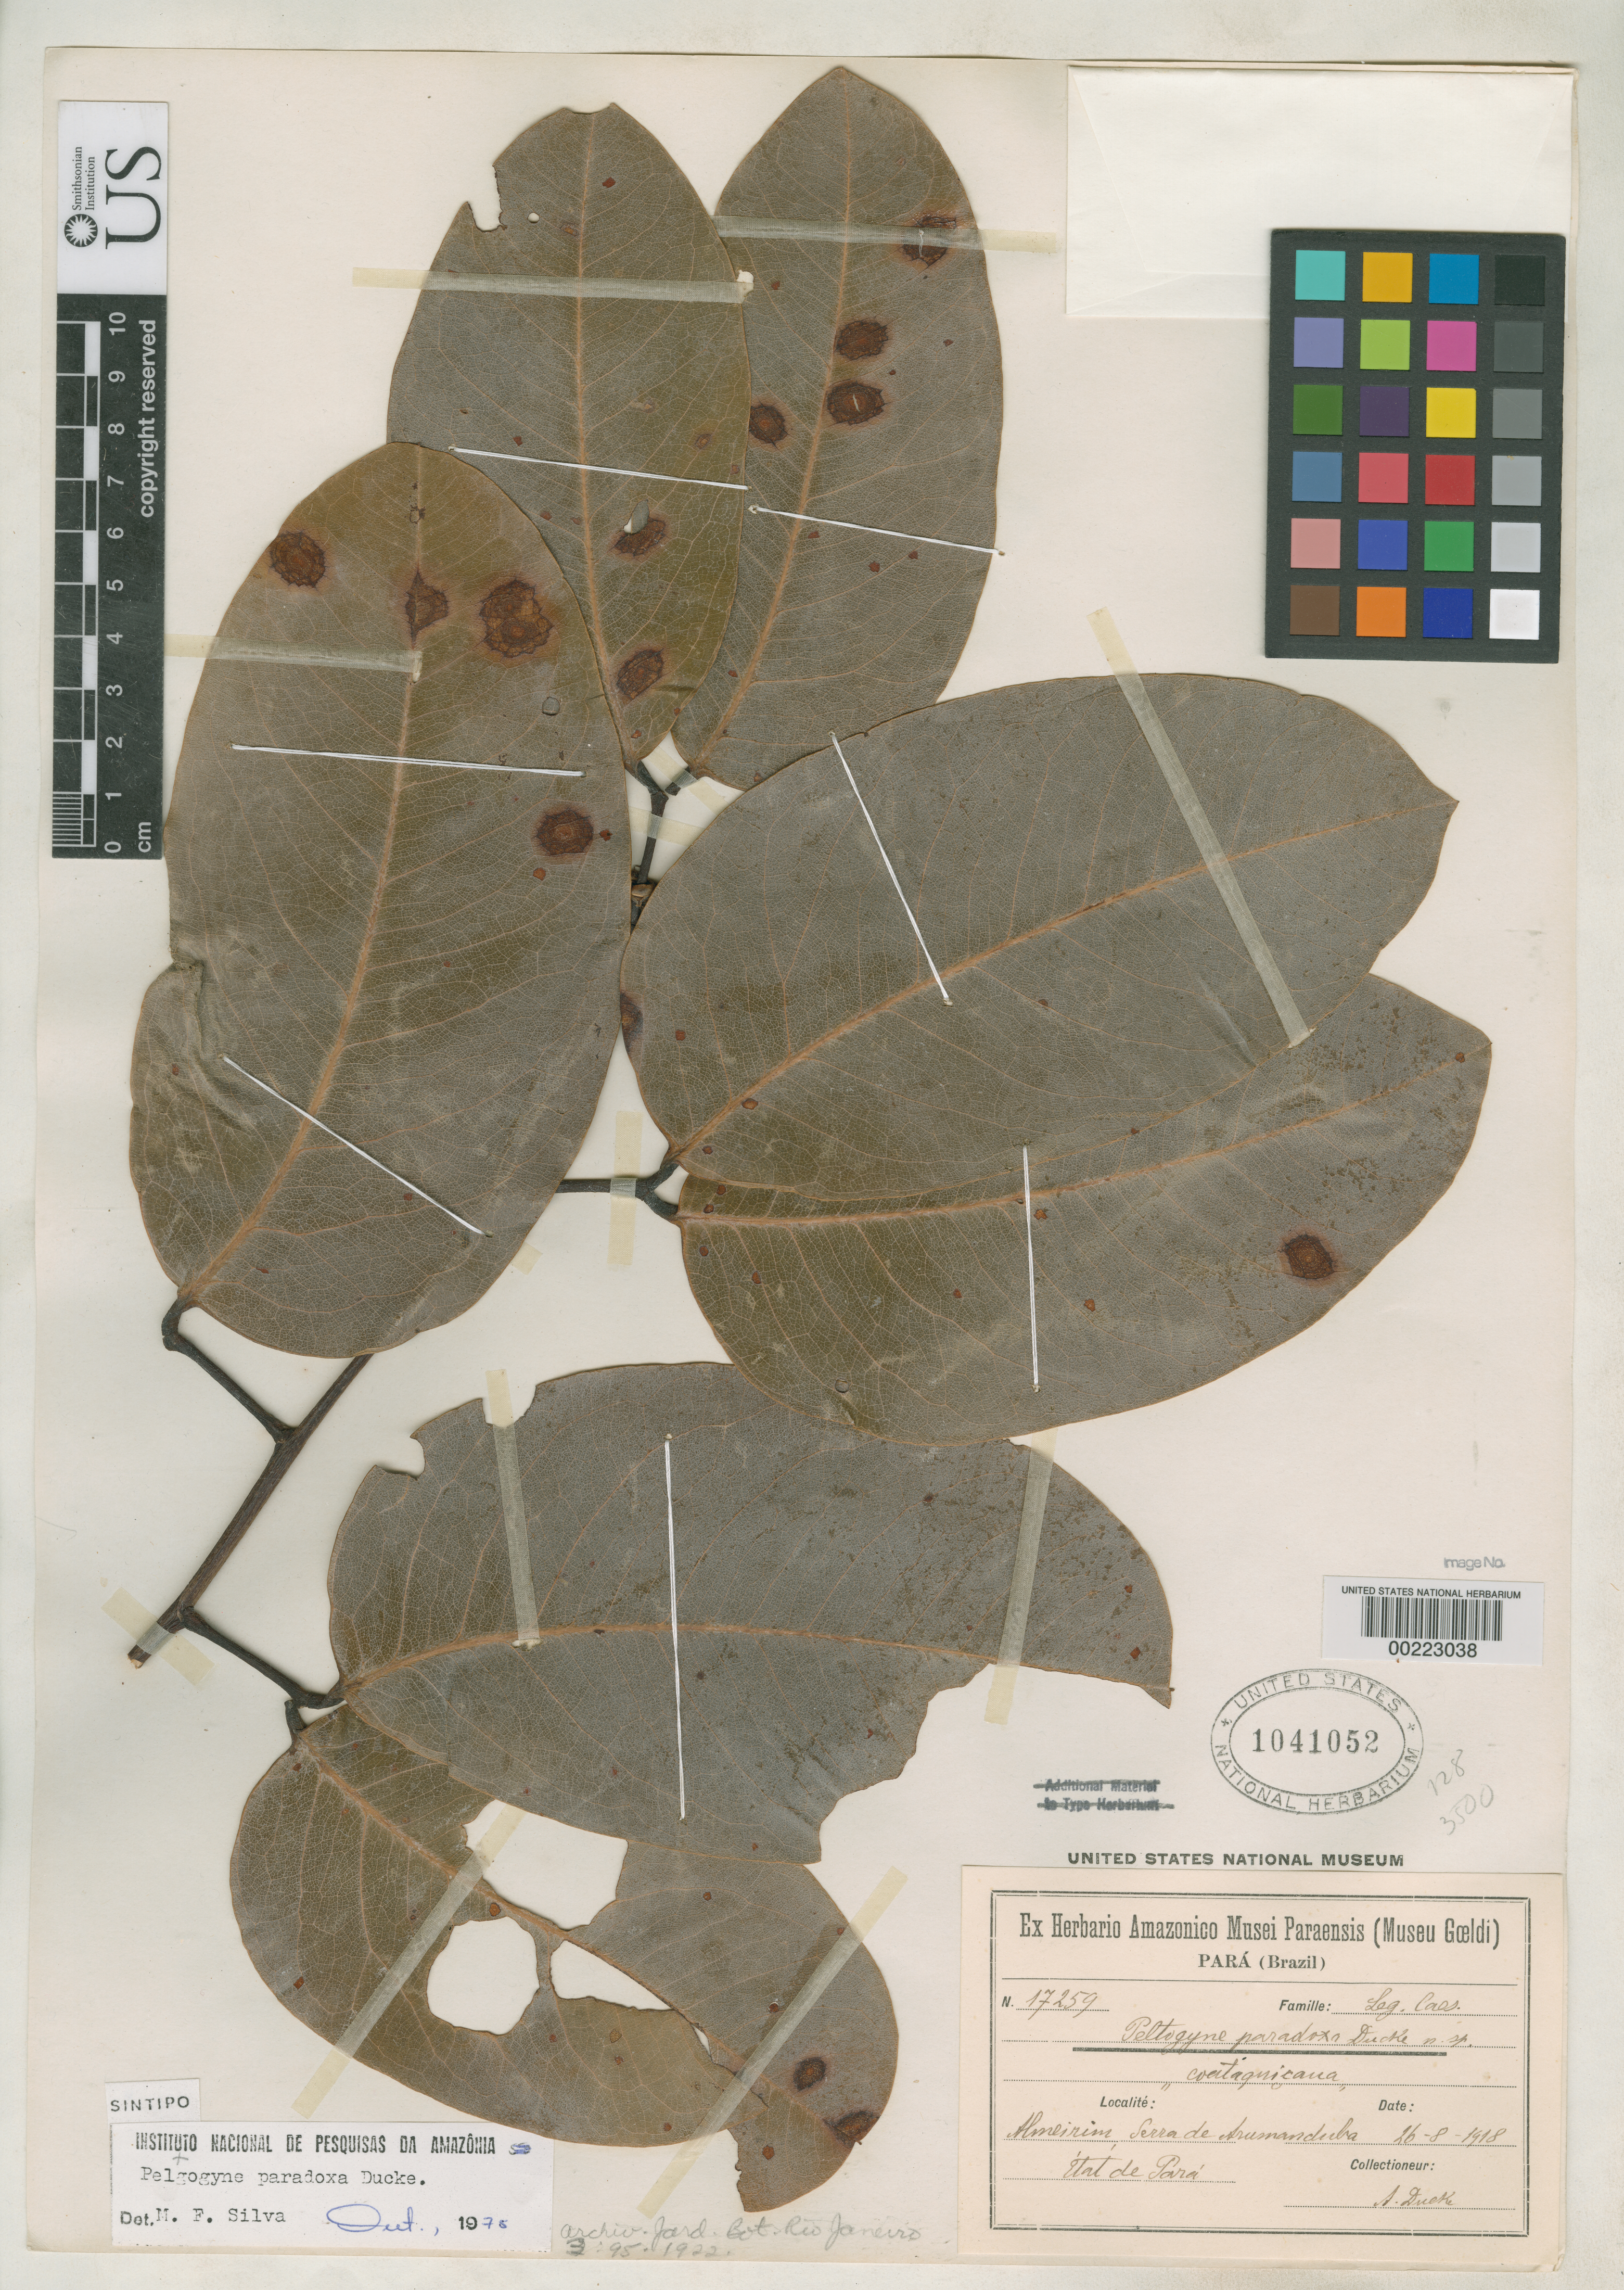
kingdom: Plantae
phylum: Tracheophyta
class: Magnoliopsida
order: Fabales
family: Fabaceae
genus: Peltogyne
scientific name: Peltogyne paradoxa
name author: Ducke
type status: Isosyntype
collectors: A. Ducke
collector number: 17259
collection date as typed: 26 Aug 1918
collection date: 1918-08-26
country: Brazil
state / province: Pará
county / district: Almeirim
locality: Serra do Arumandube.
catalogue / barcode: US 1041052